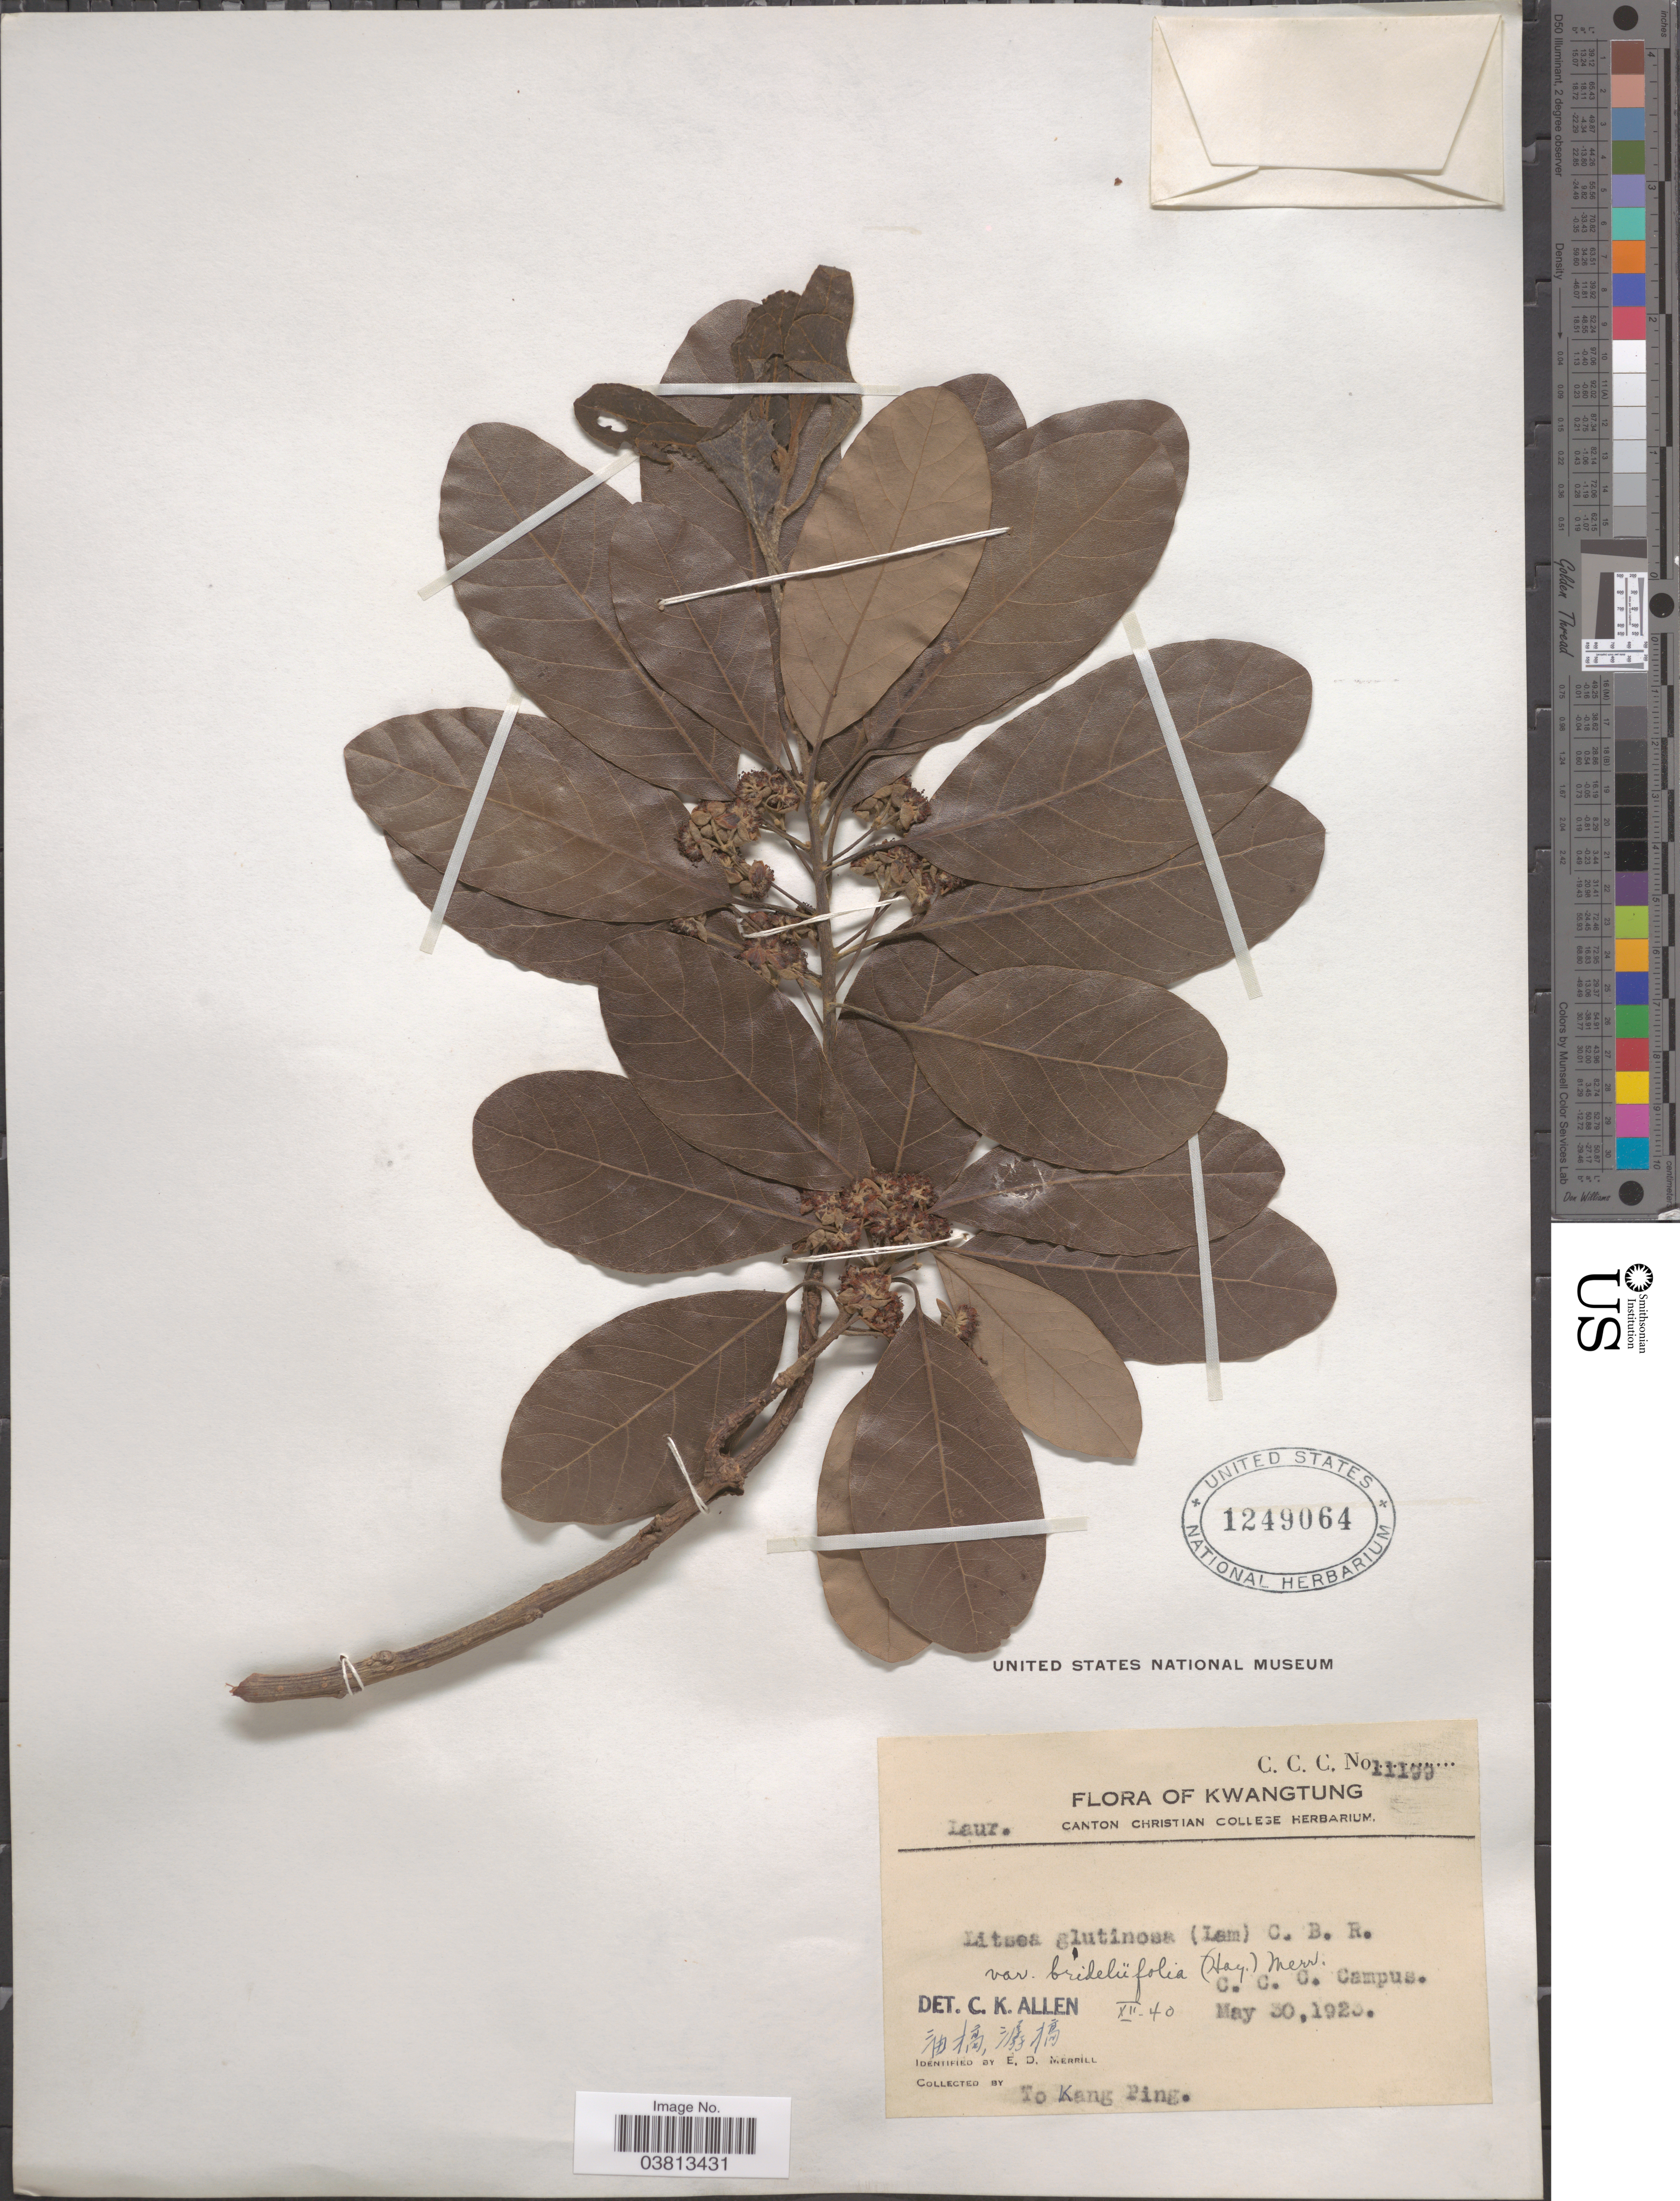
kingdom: Plantae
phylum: Tracheophyta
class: Magnoliopsida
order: Laurales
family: Lauraceae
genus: Litsea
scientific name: Litsea glutinosa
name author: (Lour.) C.B. Rob.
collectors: T. Ping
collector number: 11199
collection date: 1923-05-30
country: China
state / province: Guangdong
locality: Kwangtung. C. C. C. Campus.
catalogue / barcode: US 1249064